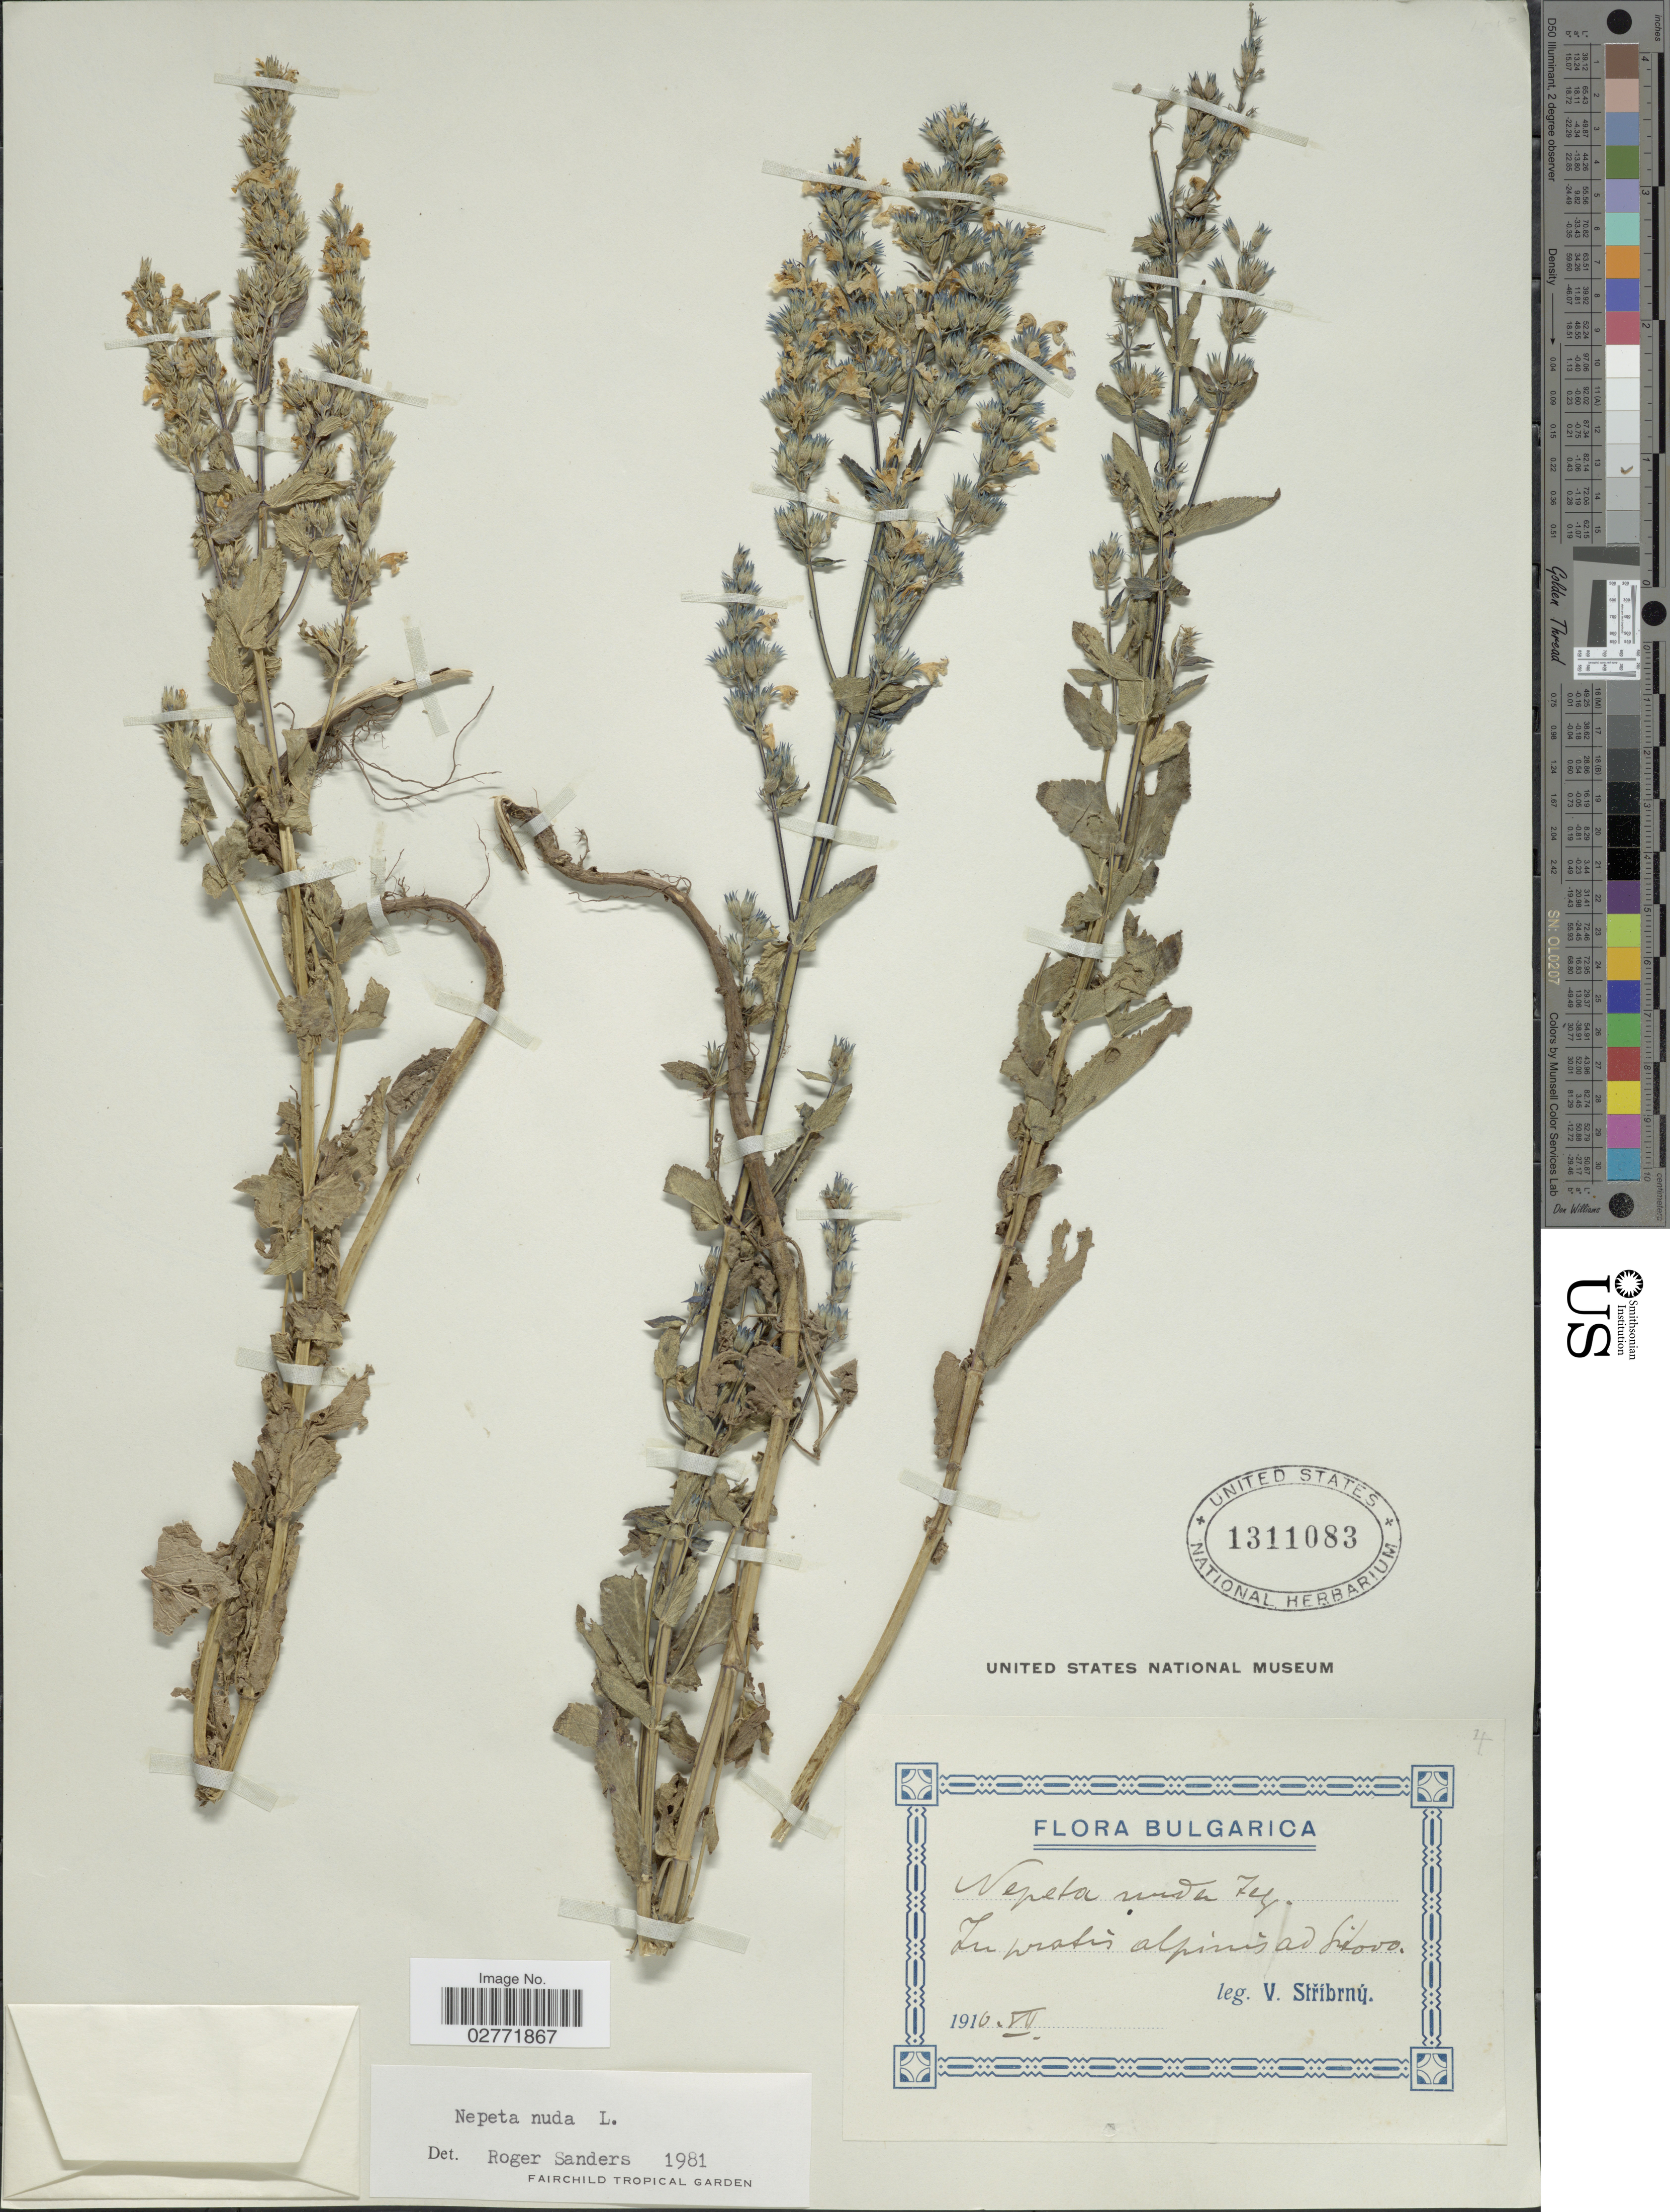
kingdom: Plantae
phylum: Tracheophyta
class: Magnoliopsida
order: Lamiales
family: Lamiaceae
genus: Nepeta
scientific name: Nepeta nuda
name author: L.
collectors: V. Stribrny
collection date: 1916-07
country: Bulgaria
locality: In wratis alpines ad Silova. [interpreted]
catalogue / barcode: US 1311083